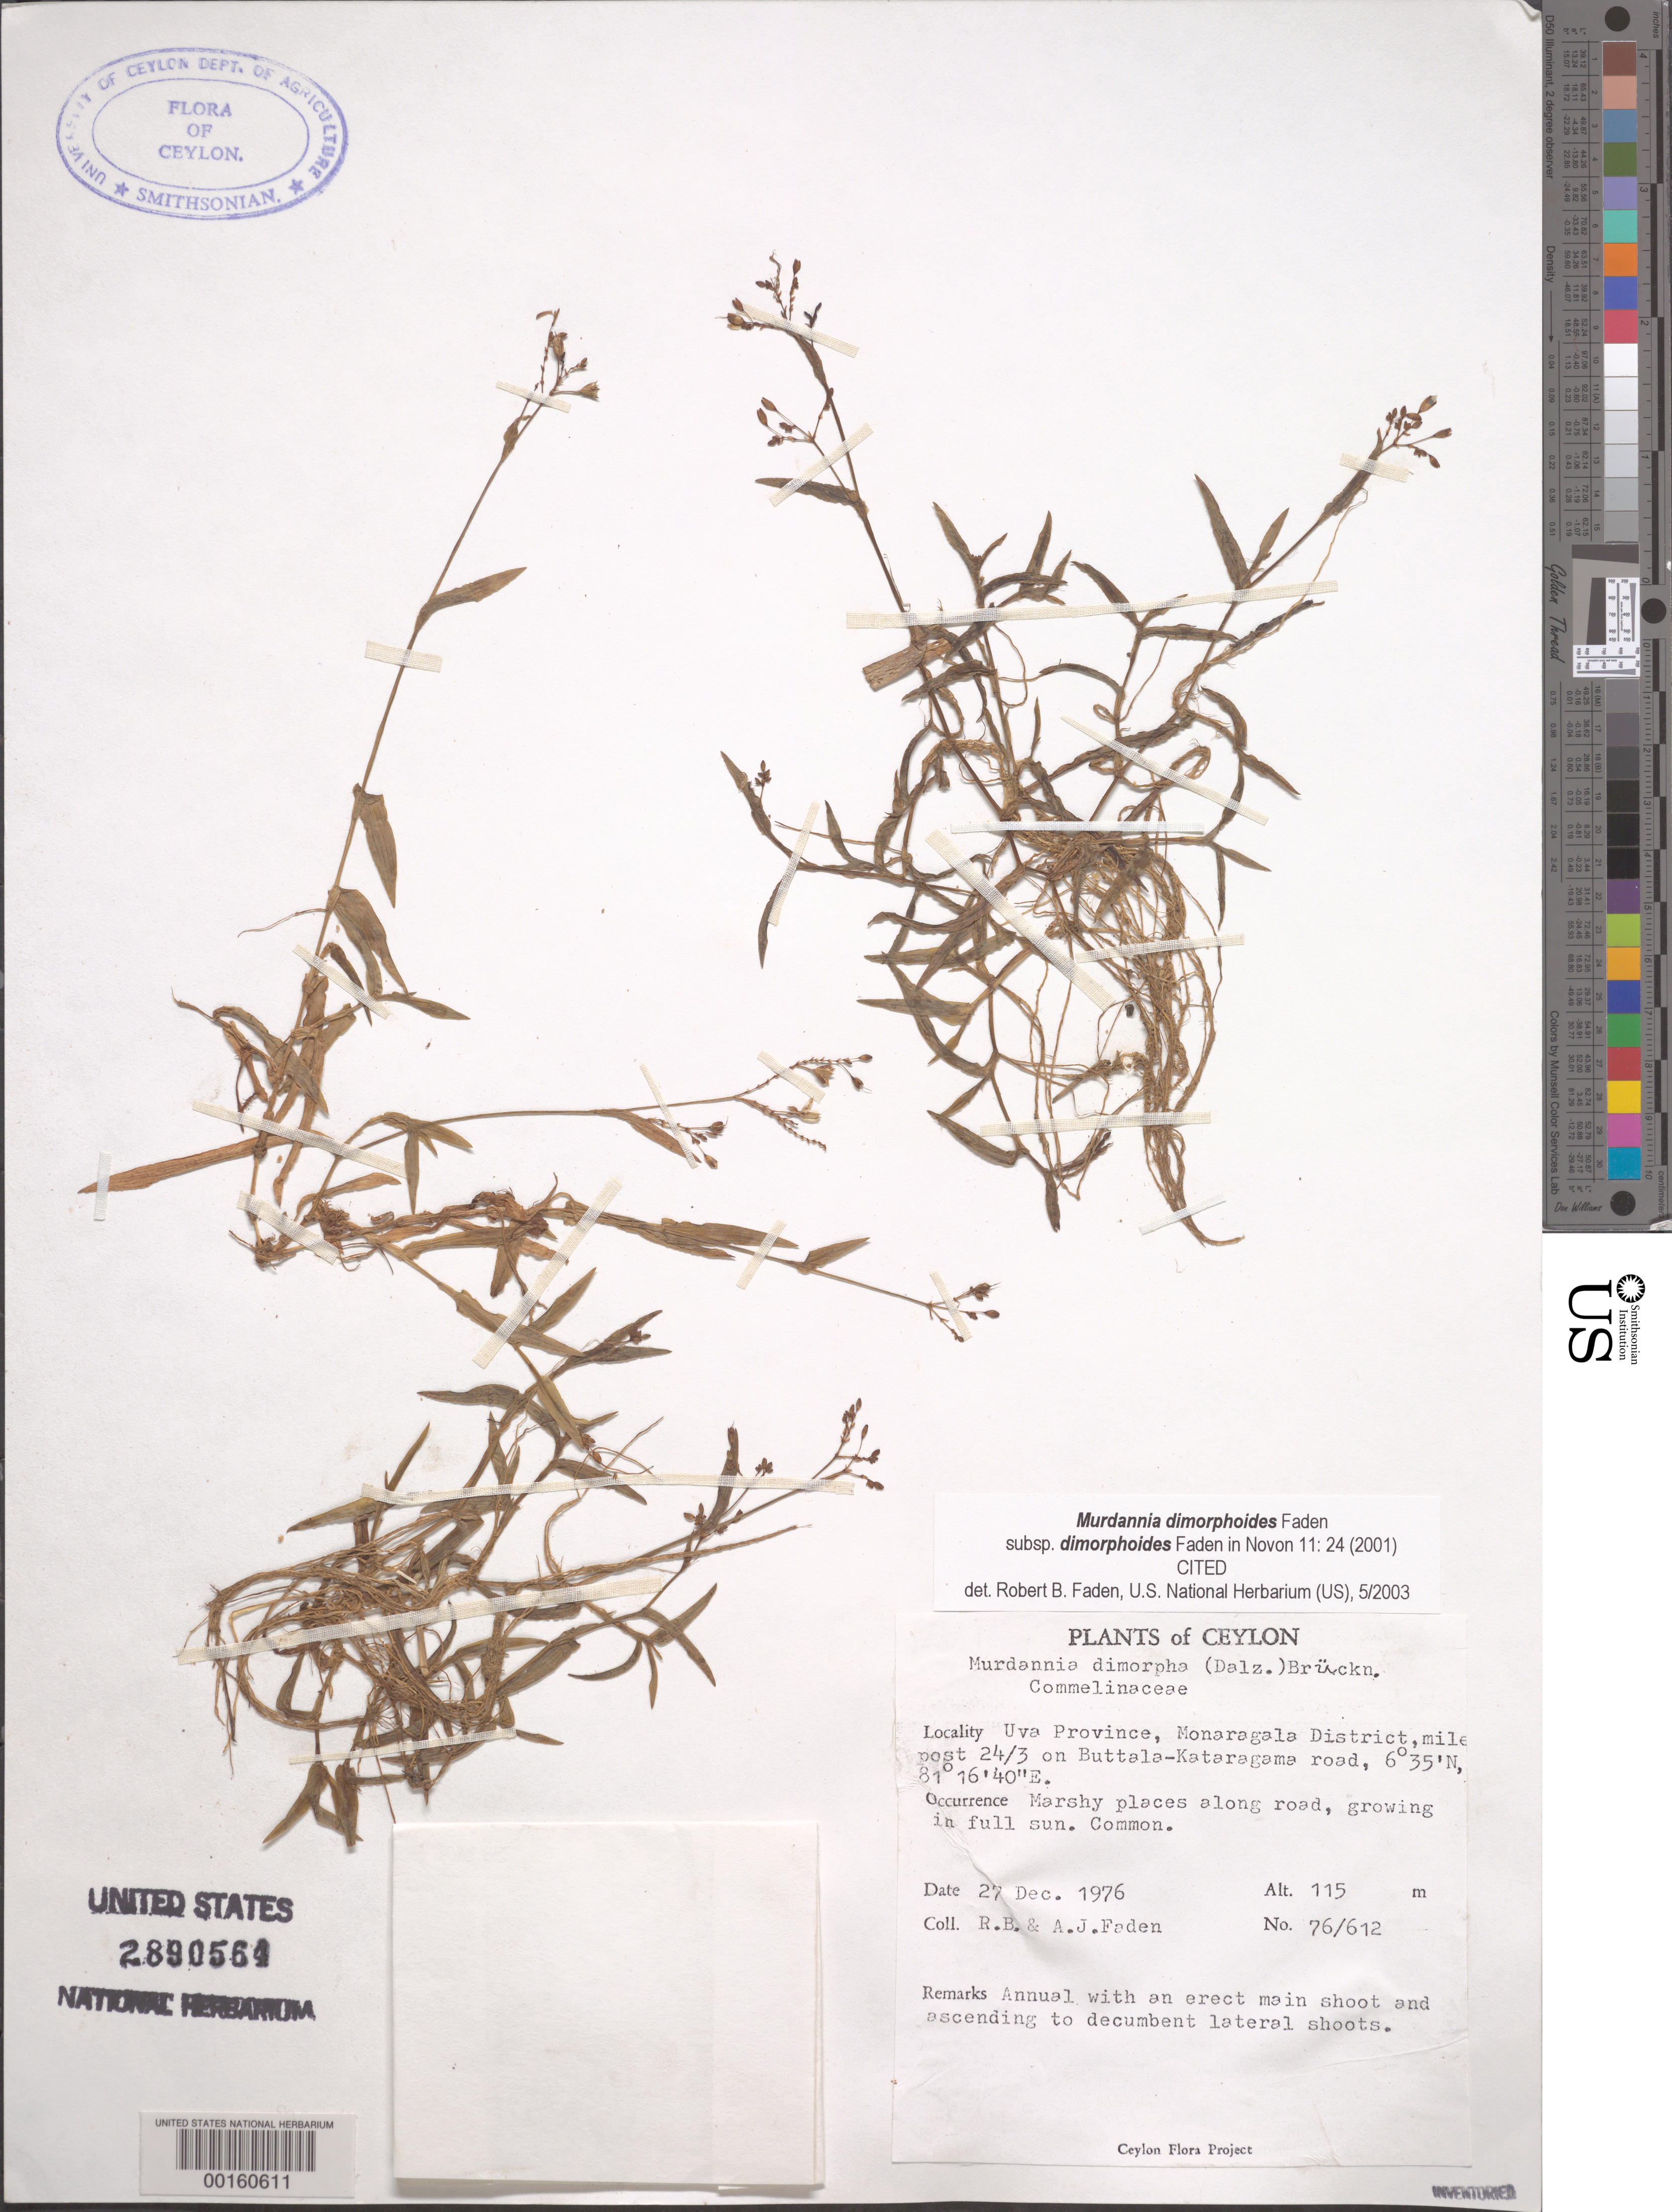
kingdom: Plantae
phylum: Tracheophyta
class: Liliopsida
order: Commelinales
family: Commelinaceae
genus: Murdannia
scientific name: Murdannia dimorphoides subsp. dimorphoides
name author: Faden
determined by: Faden, Robert B., (US), Smithsonian Institution - National Museum of Natural History (UNITED STATES)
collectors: R. B. Faden & A. J. Faden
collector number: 76/612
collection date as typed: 27 Dec 1976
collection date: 1976-12-27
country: Sri Lanka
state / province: Uva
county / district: Monaragala Dist.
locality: Buttala-kataragama road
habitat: Roadside; marshy areas in full sun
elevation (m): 115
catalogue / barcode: US 2890564